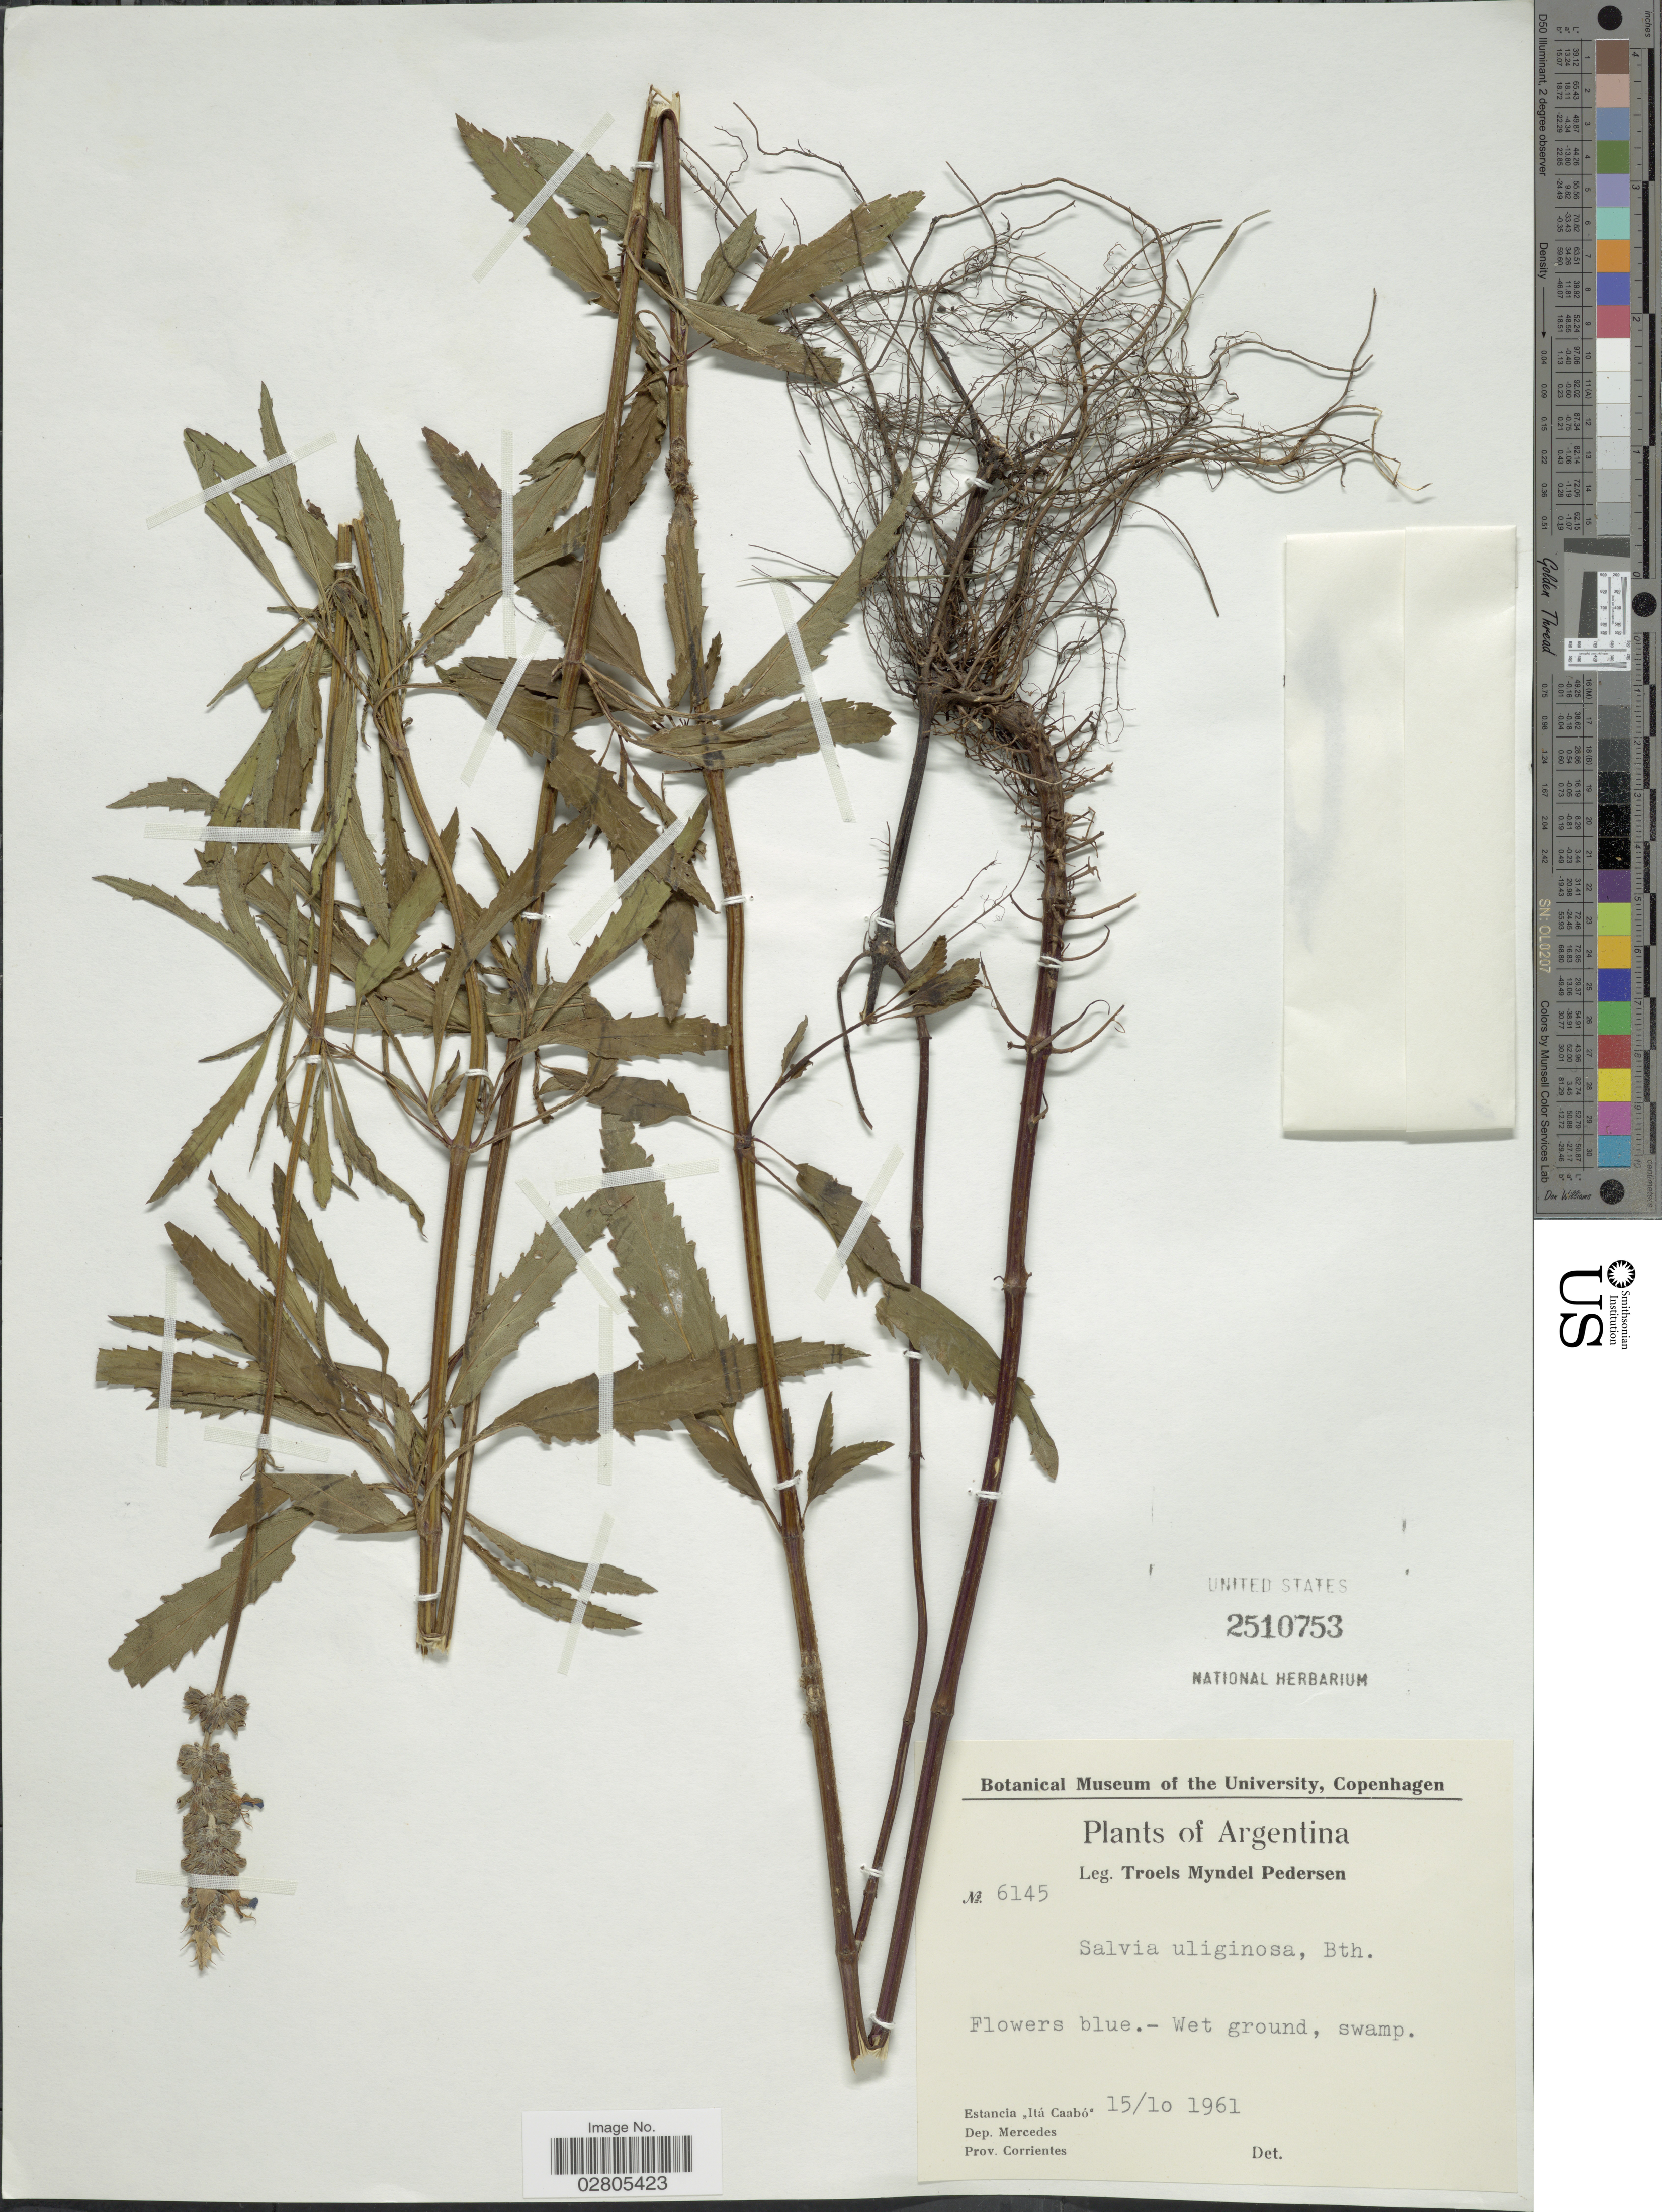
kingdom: Plantae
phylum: Tracheophyta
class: Magnoliopsida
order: Lamiales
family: Lamiaceae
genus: Salvia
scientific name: Salvia uliginosa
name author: Benth.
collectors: T. Pederson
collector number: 6145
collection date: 1961-10-15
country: Argentina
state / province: Corrientes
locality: Estancia "Itá Caabó". Dep. Mercedes, Prov. Corrientes.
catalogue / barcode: US 2510753